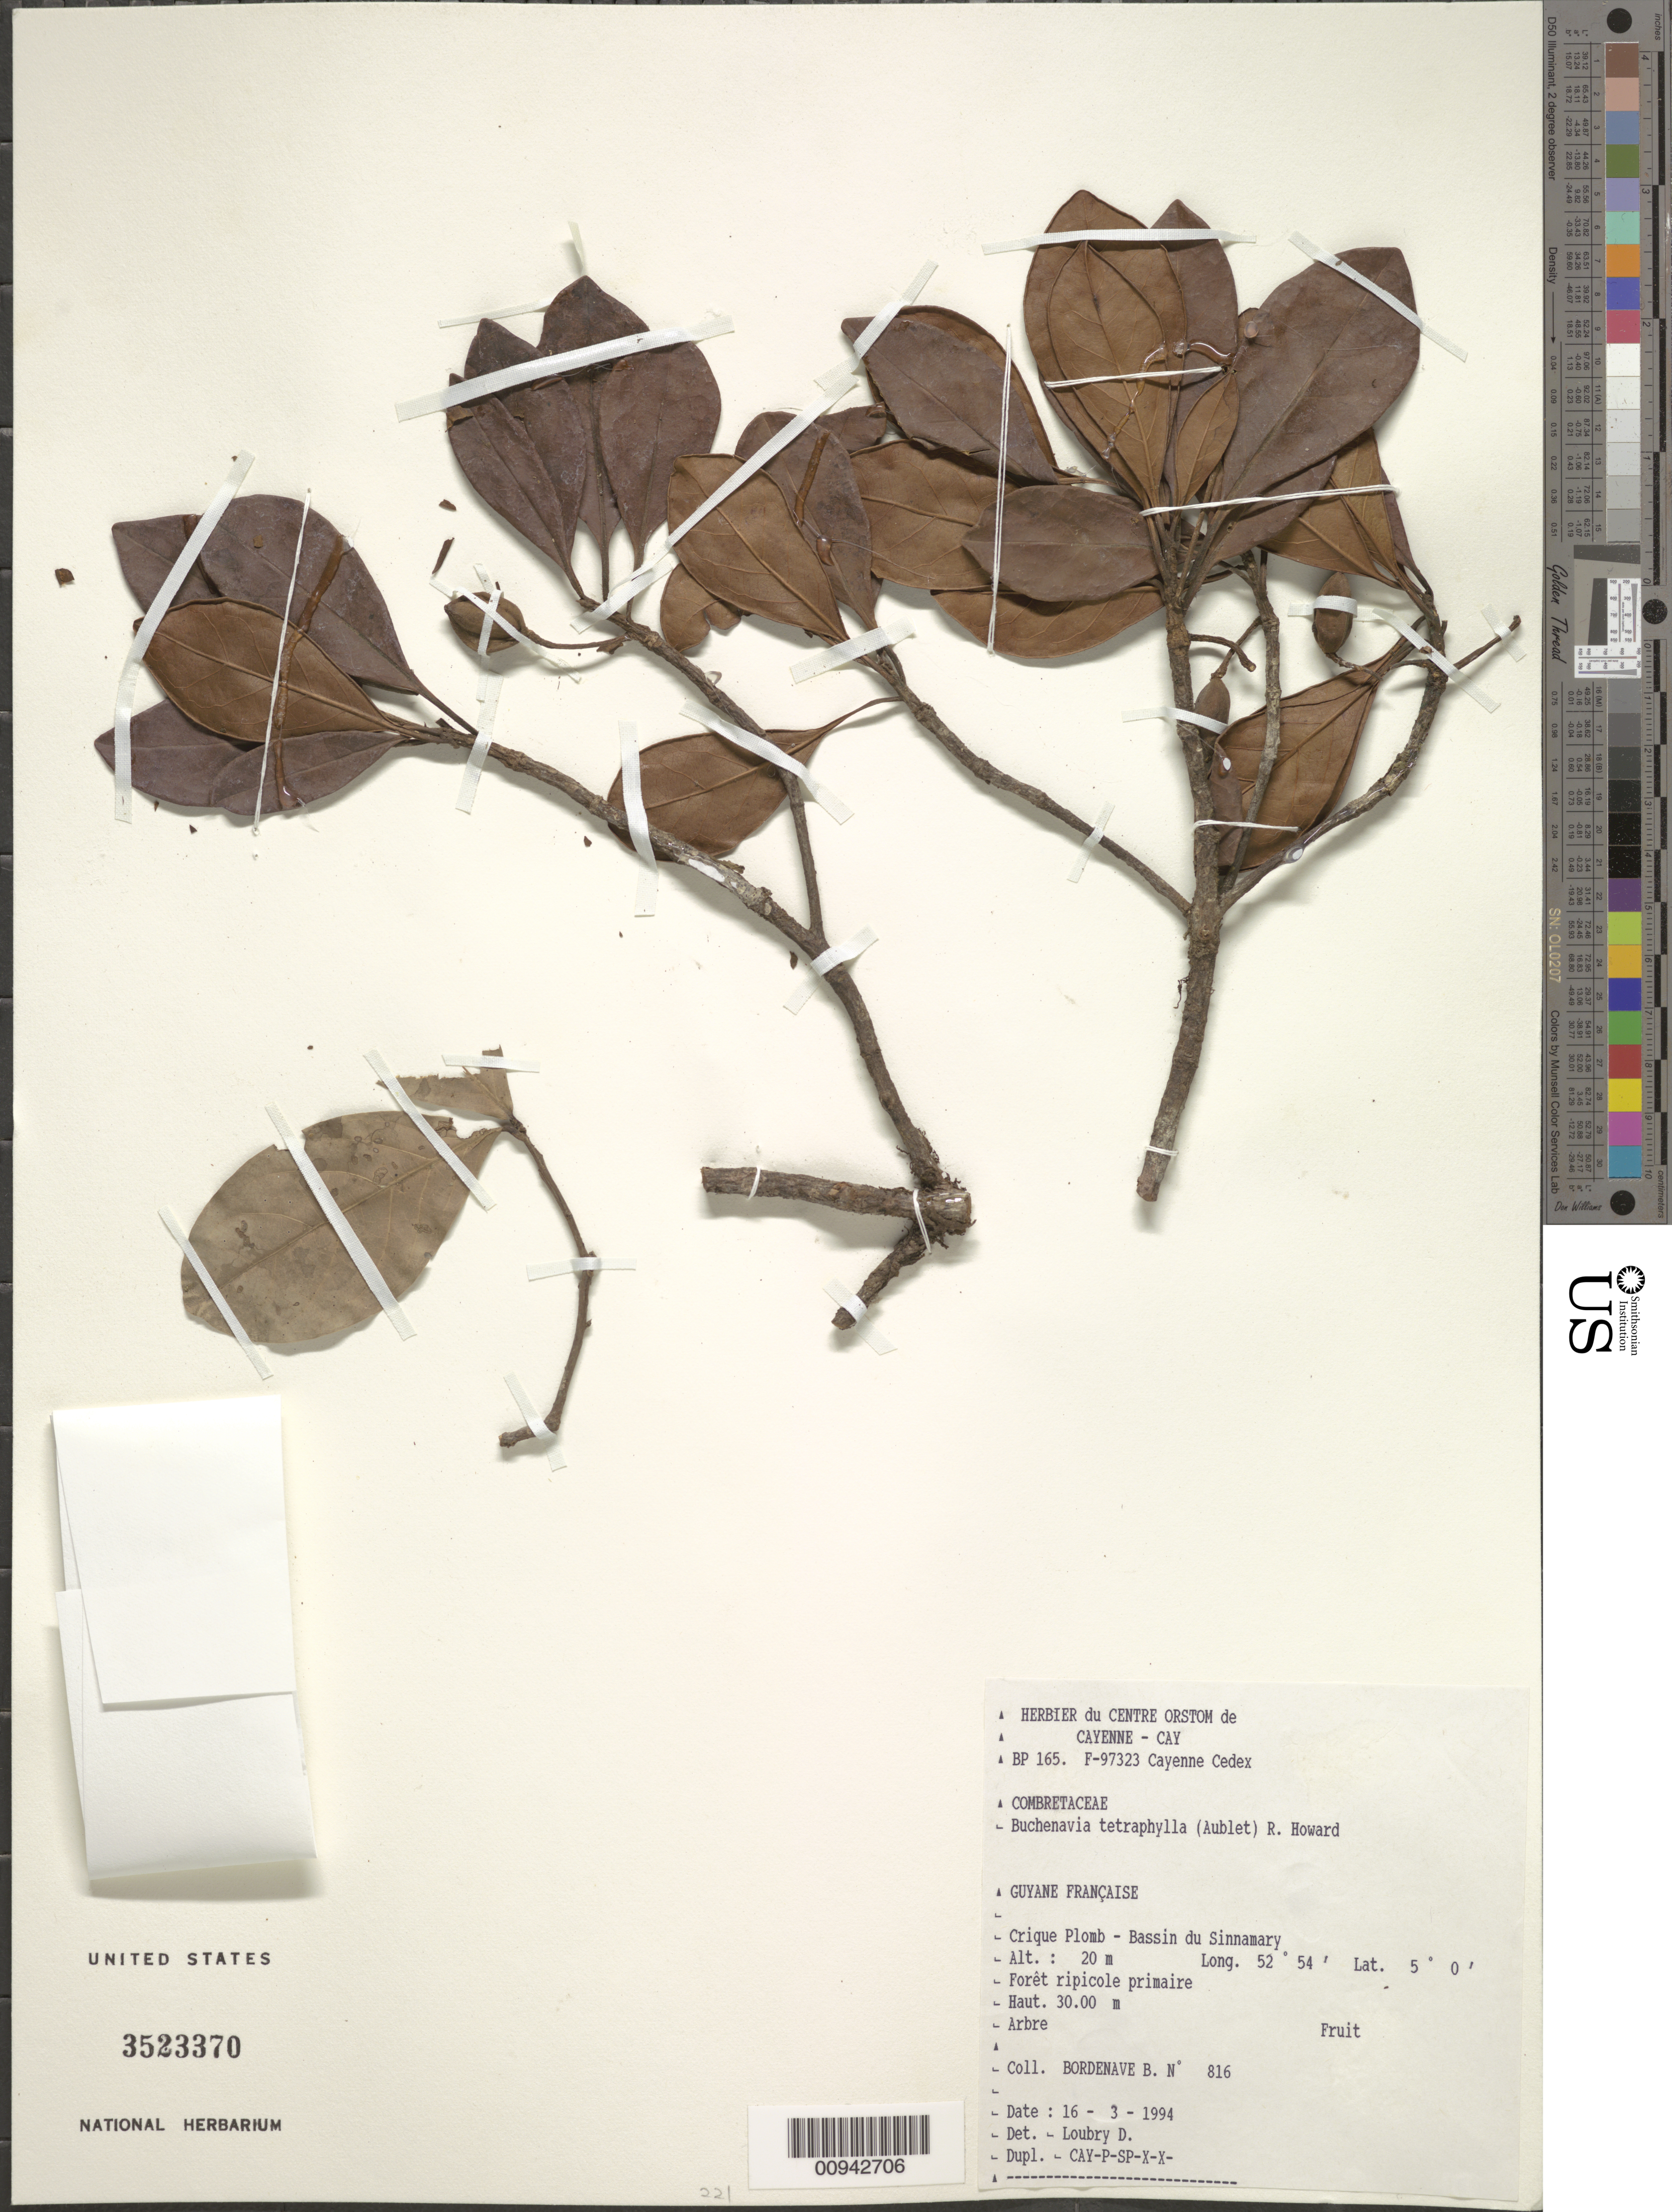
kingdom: Plantae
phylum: Tracheophyta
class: Magnoliopsida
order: Myrtales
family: Combretaceae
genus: Terminalia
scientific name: Terminalia tetraphylla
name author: (Aubl.) Gere & Boatwr.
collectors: B. Bordenave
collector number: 816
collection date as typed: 16-Mar-94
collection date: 1994-03-16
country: French Guiana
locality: Crique Plomb, Bassin du Sinnamary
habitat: Foret ripicole primaire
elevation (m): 20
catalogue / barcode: US 3523370